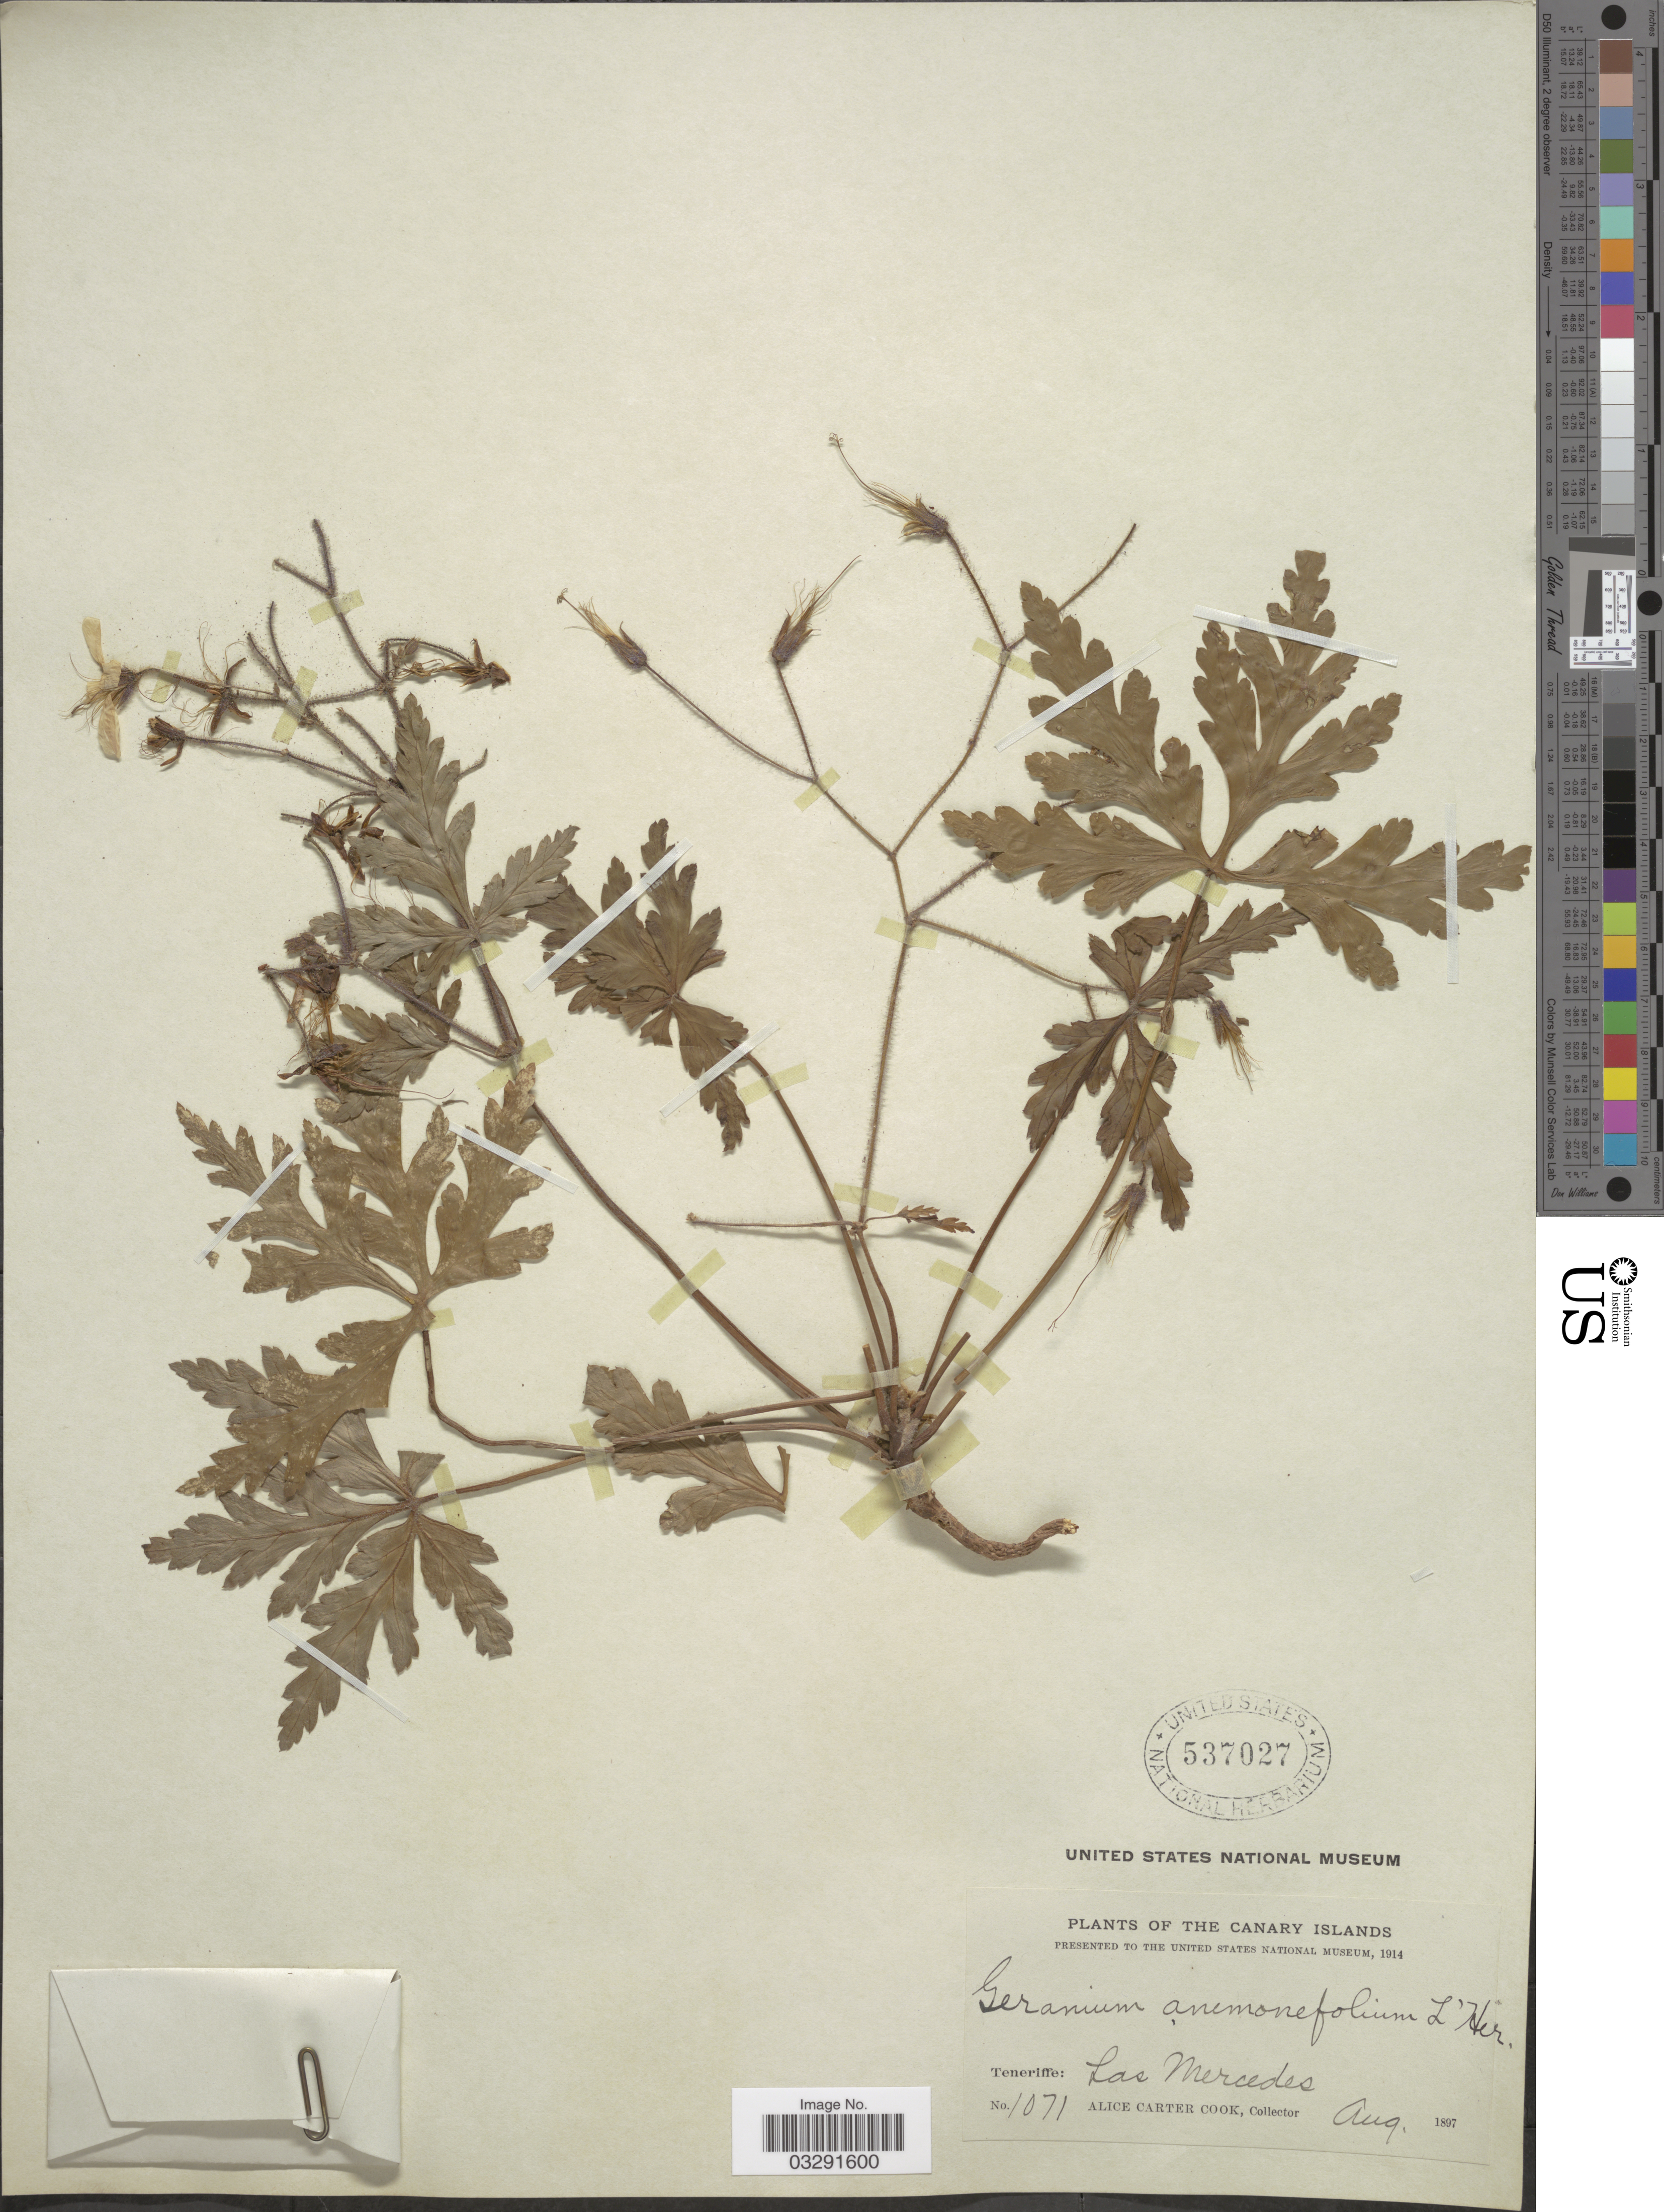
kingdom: Plantae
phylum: Tracheophyta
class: Magnoliopsida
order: Geraniales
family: Geraniaceae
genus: Geranium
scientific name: Geranium anemonifolium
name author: L'Hér.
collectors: Alice C. Cook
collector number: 1071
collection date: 1897-08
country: Spain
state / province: Canarias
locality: The Canary Islands. Teneriffe: Las Mercedes.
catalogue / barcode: US 537027